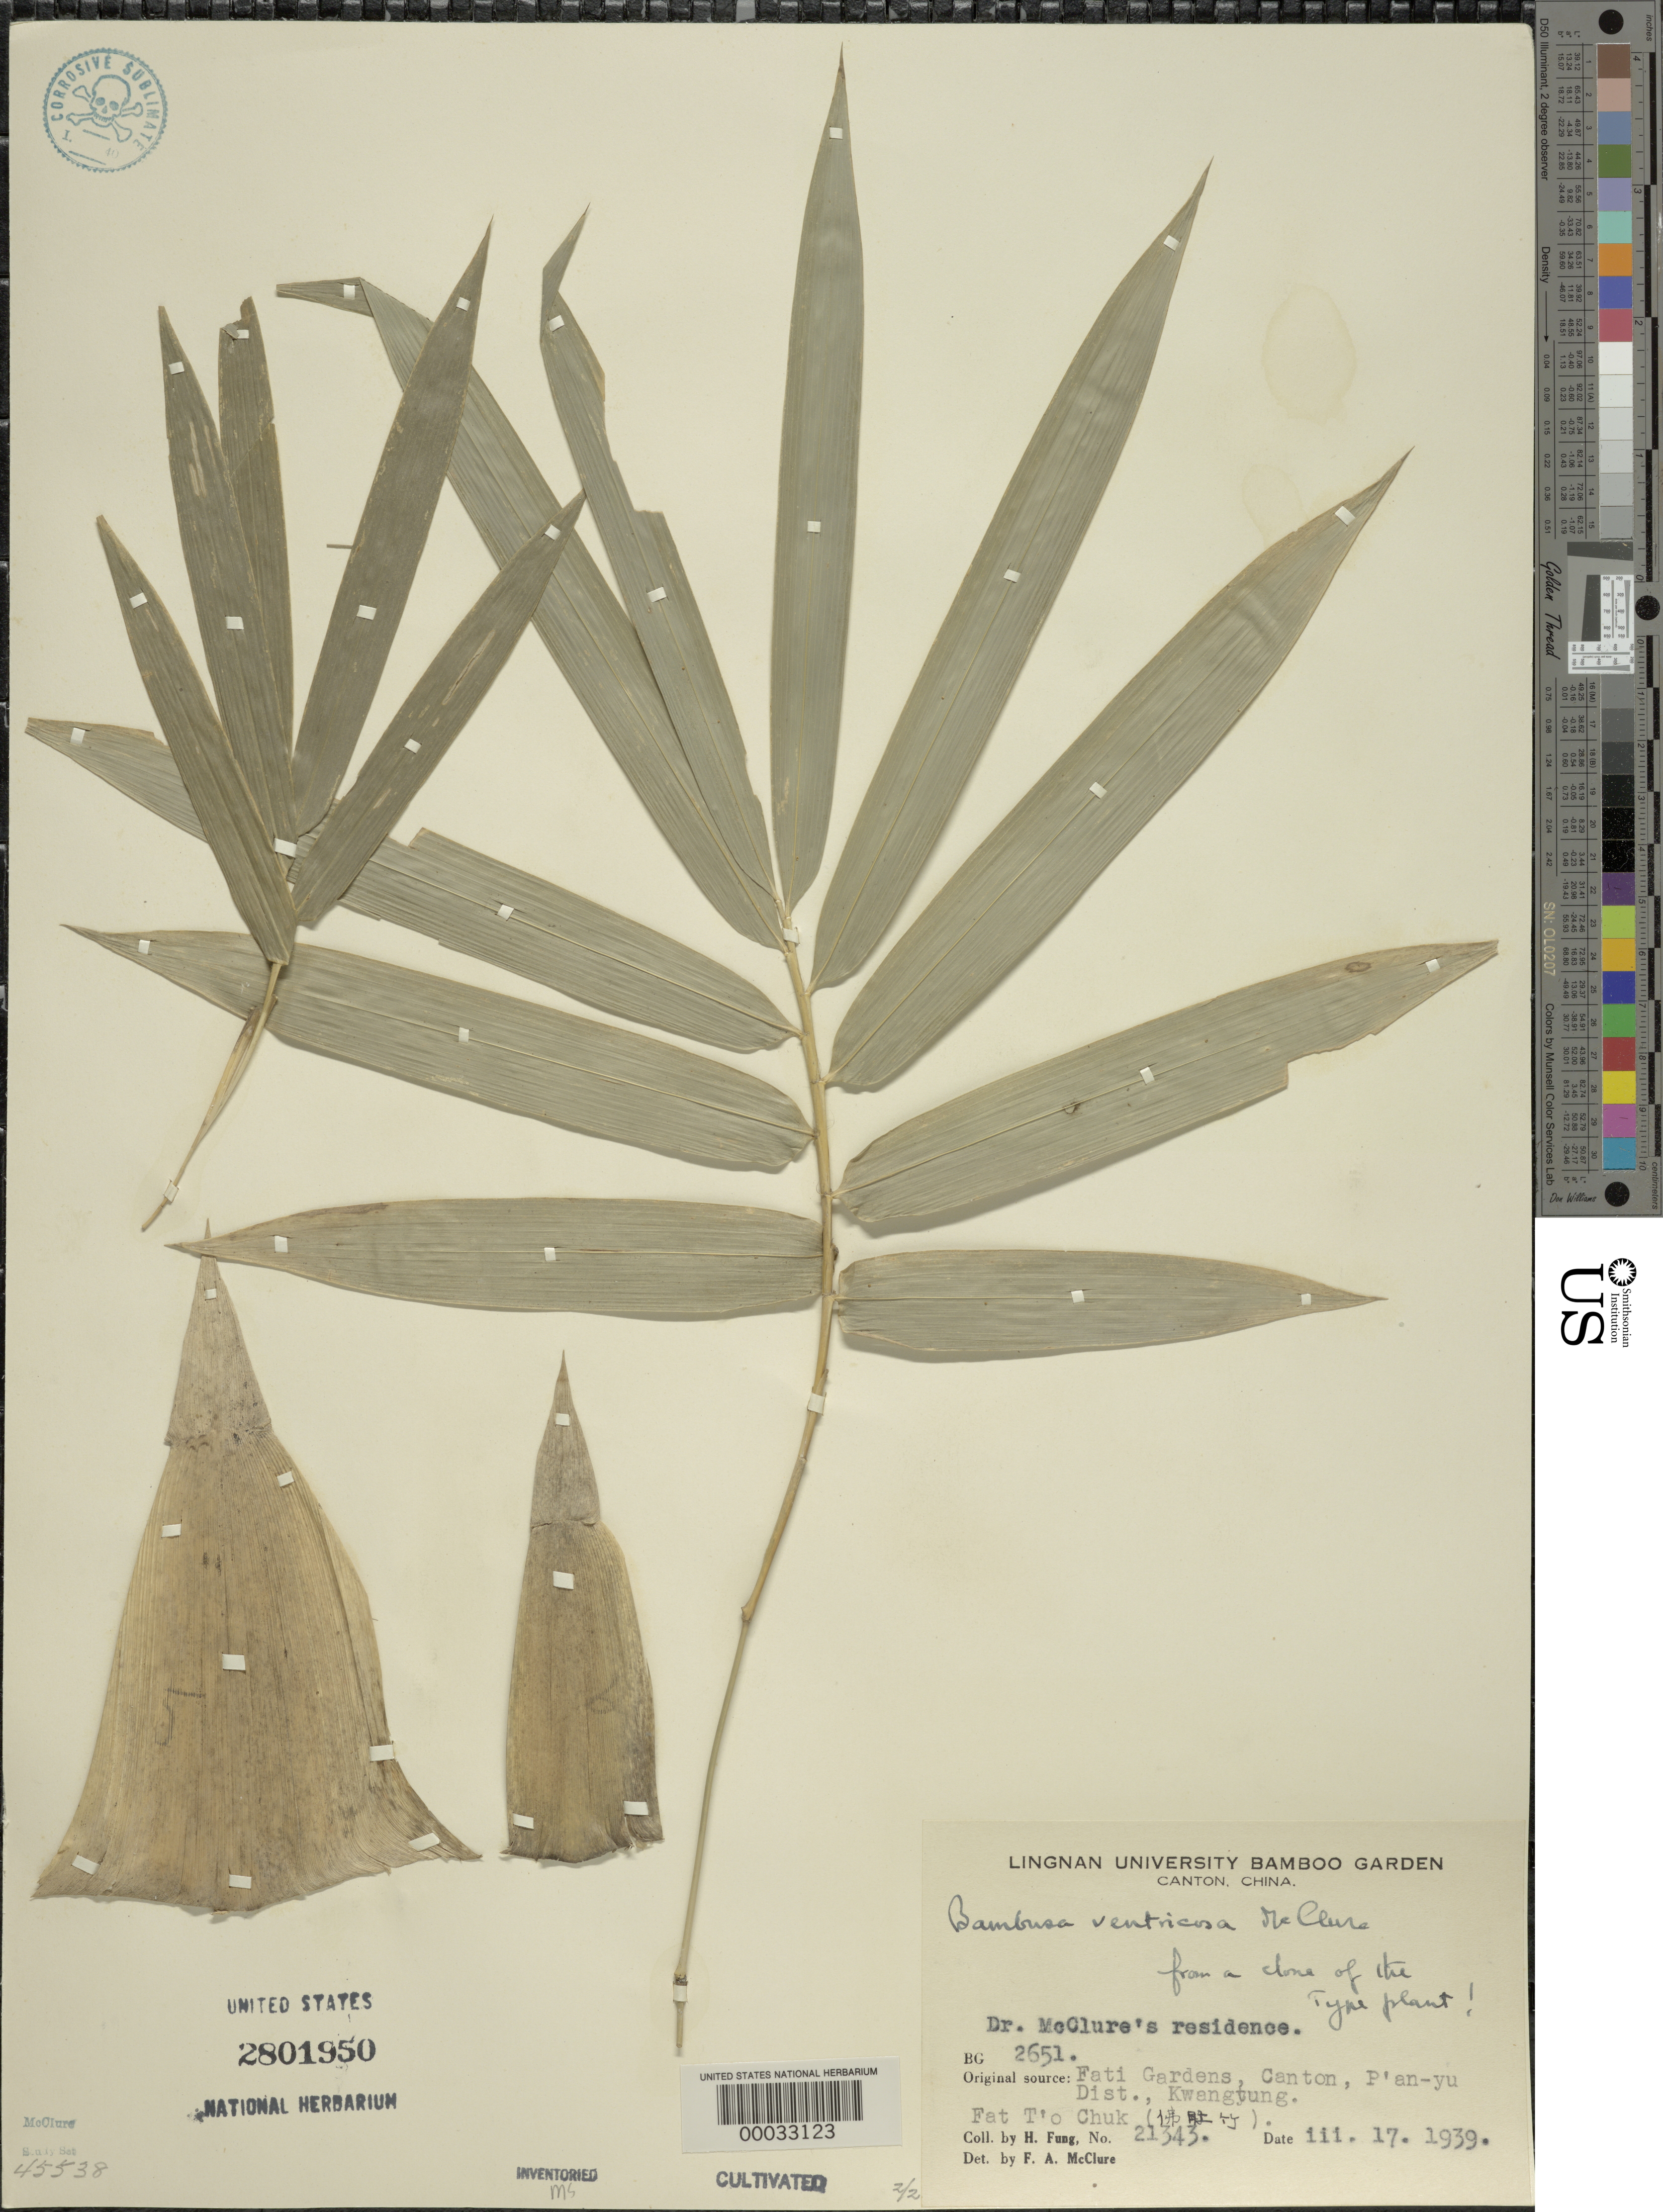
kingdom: Plantae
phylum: Tracheophyta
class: Liliopsida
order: Poales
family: Poaceae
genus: Bambusa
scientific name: Bambusa ventricosa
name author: McClure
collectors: H. L. Fung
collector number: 21343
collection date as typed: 17 Mar 1939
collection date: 1939-03-17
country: China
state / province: Guangdong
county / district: Guangzhou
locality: Fati gardens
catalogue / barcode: US 2801950